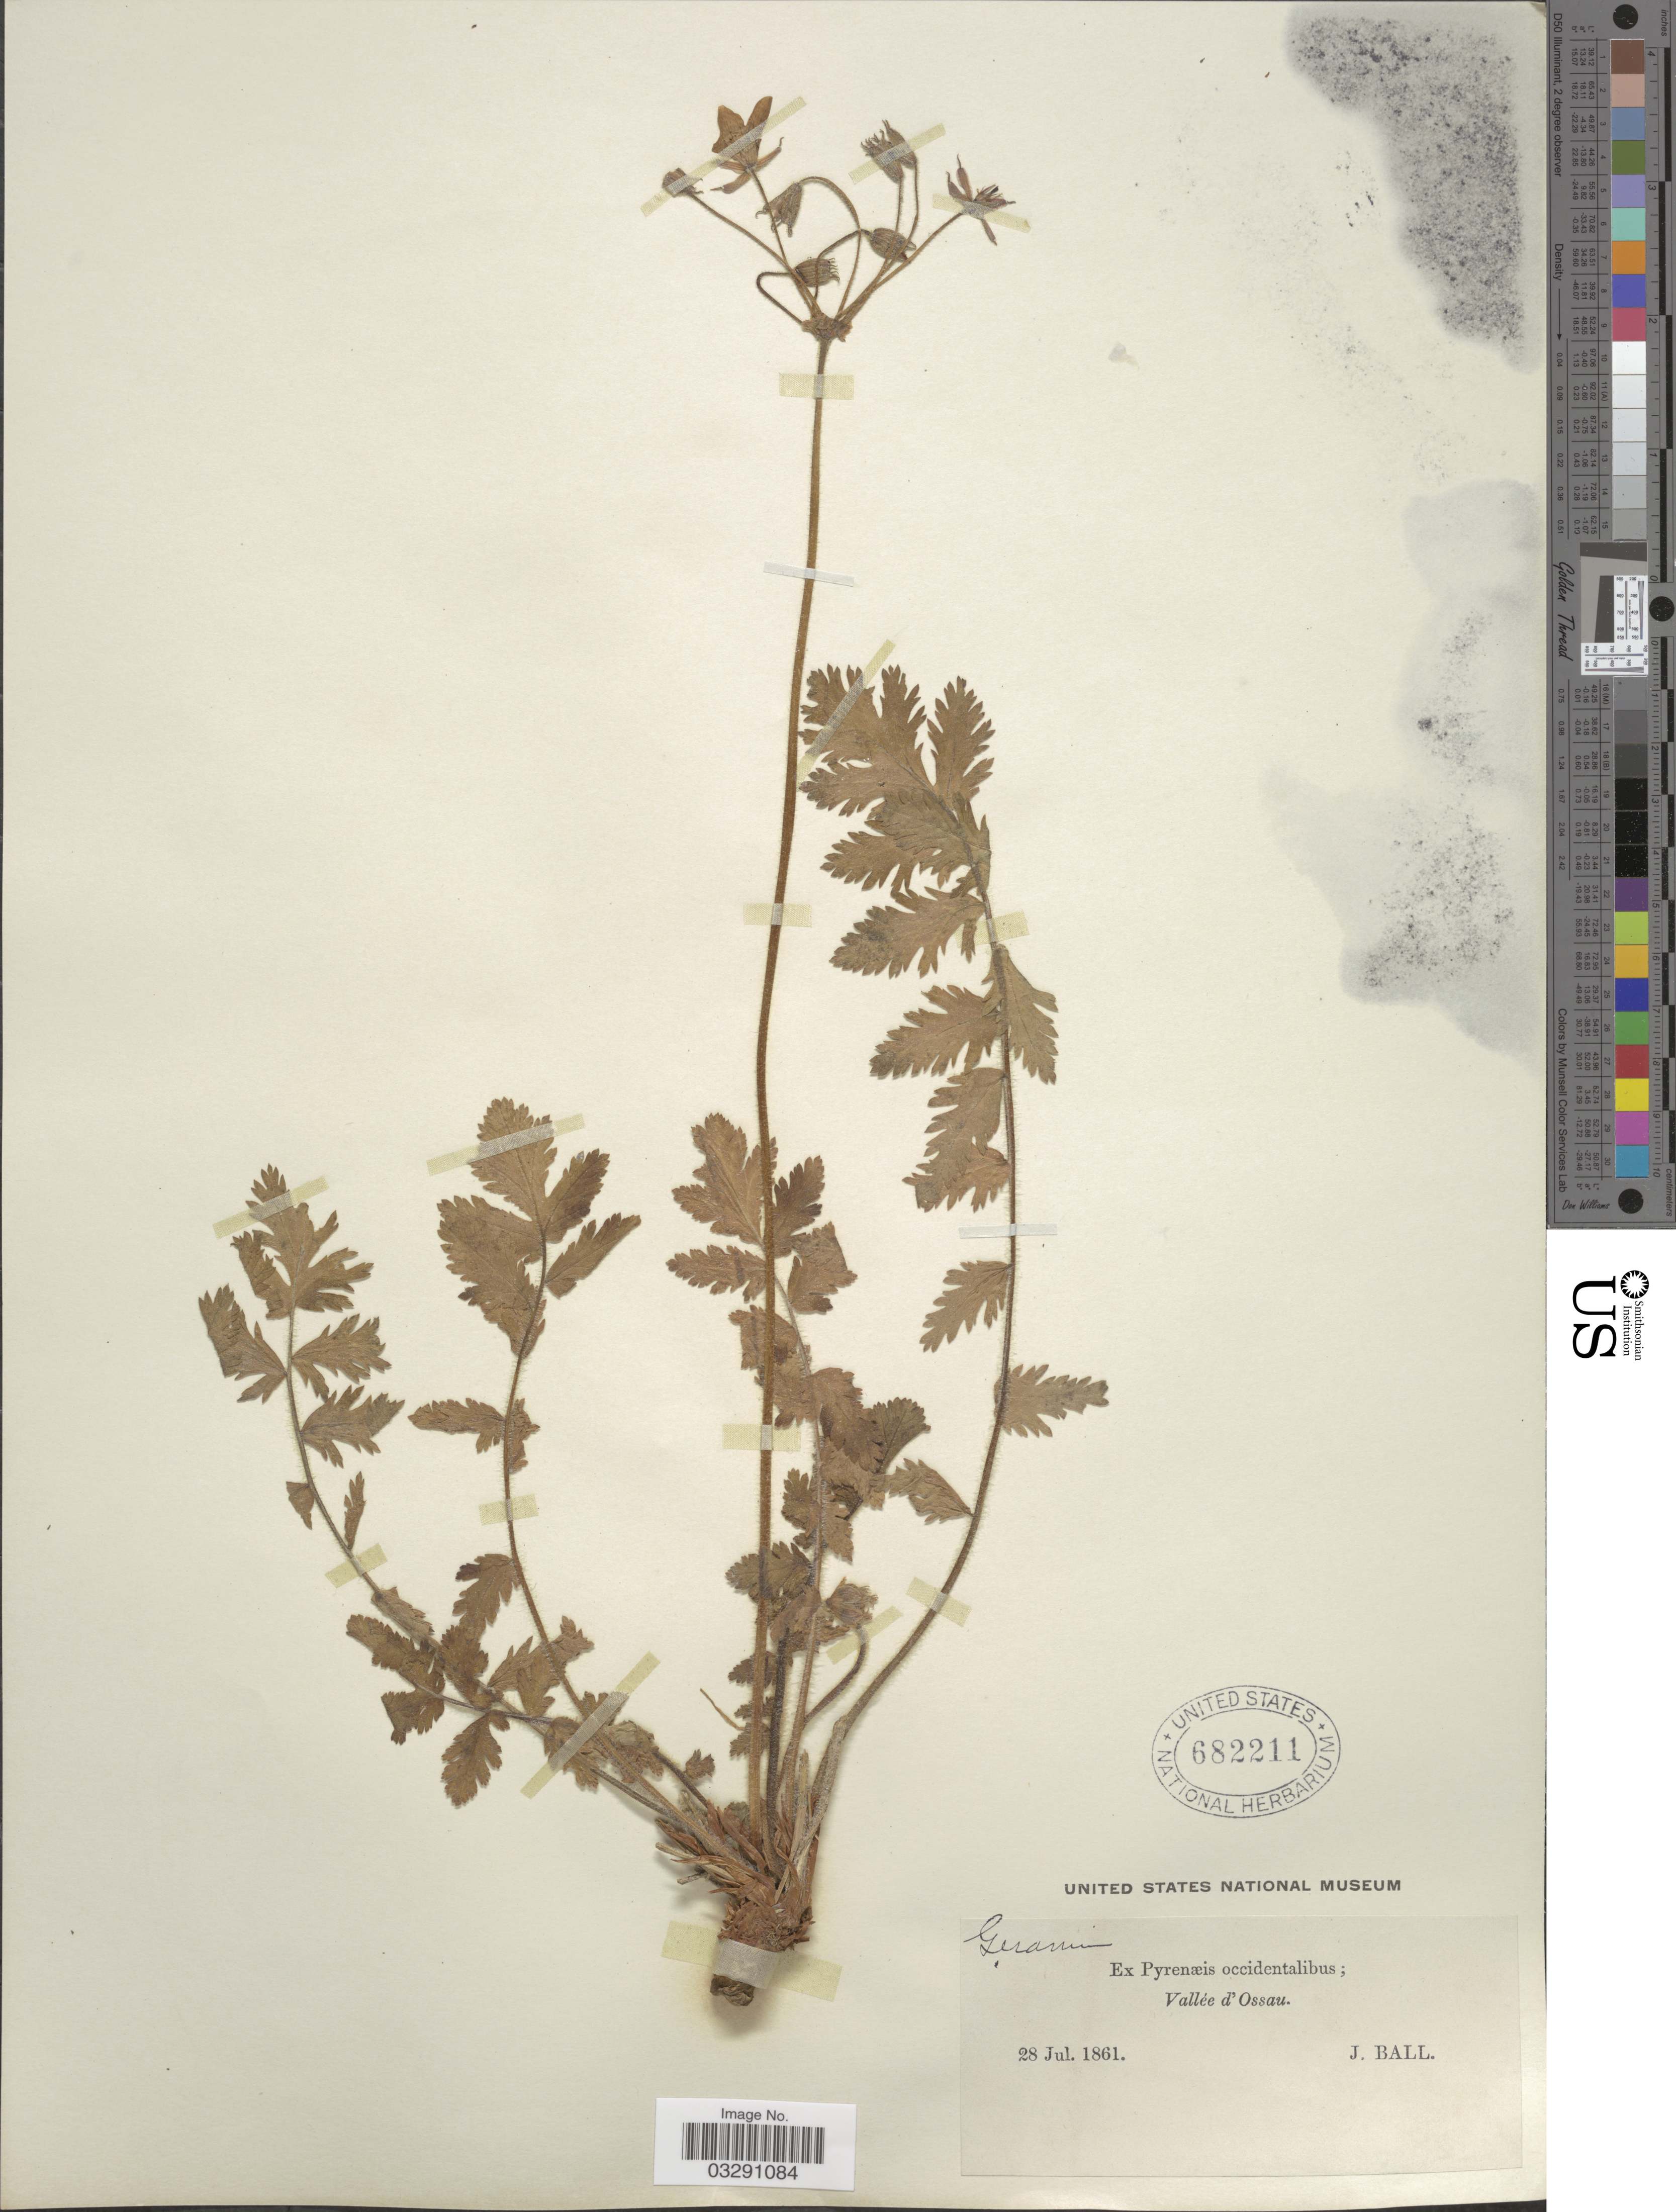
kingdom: Plantae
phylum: Tracheophyta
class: Magnoliopsida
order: Geraniales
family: Geraniaceae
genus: Geranium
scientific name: Geranium sp.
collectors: J. Ball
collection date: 1861-07-28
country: France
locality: Ex Pyrenæis occidentalibus; Vallée d'Ossau.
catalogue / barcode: US 682211